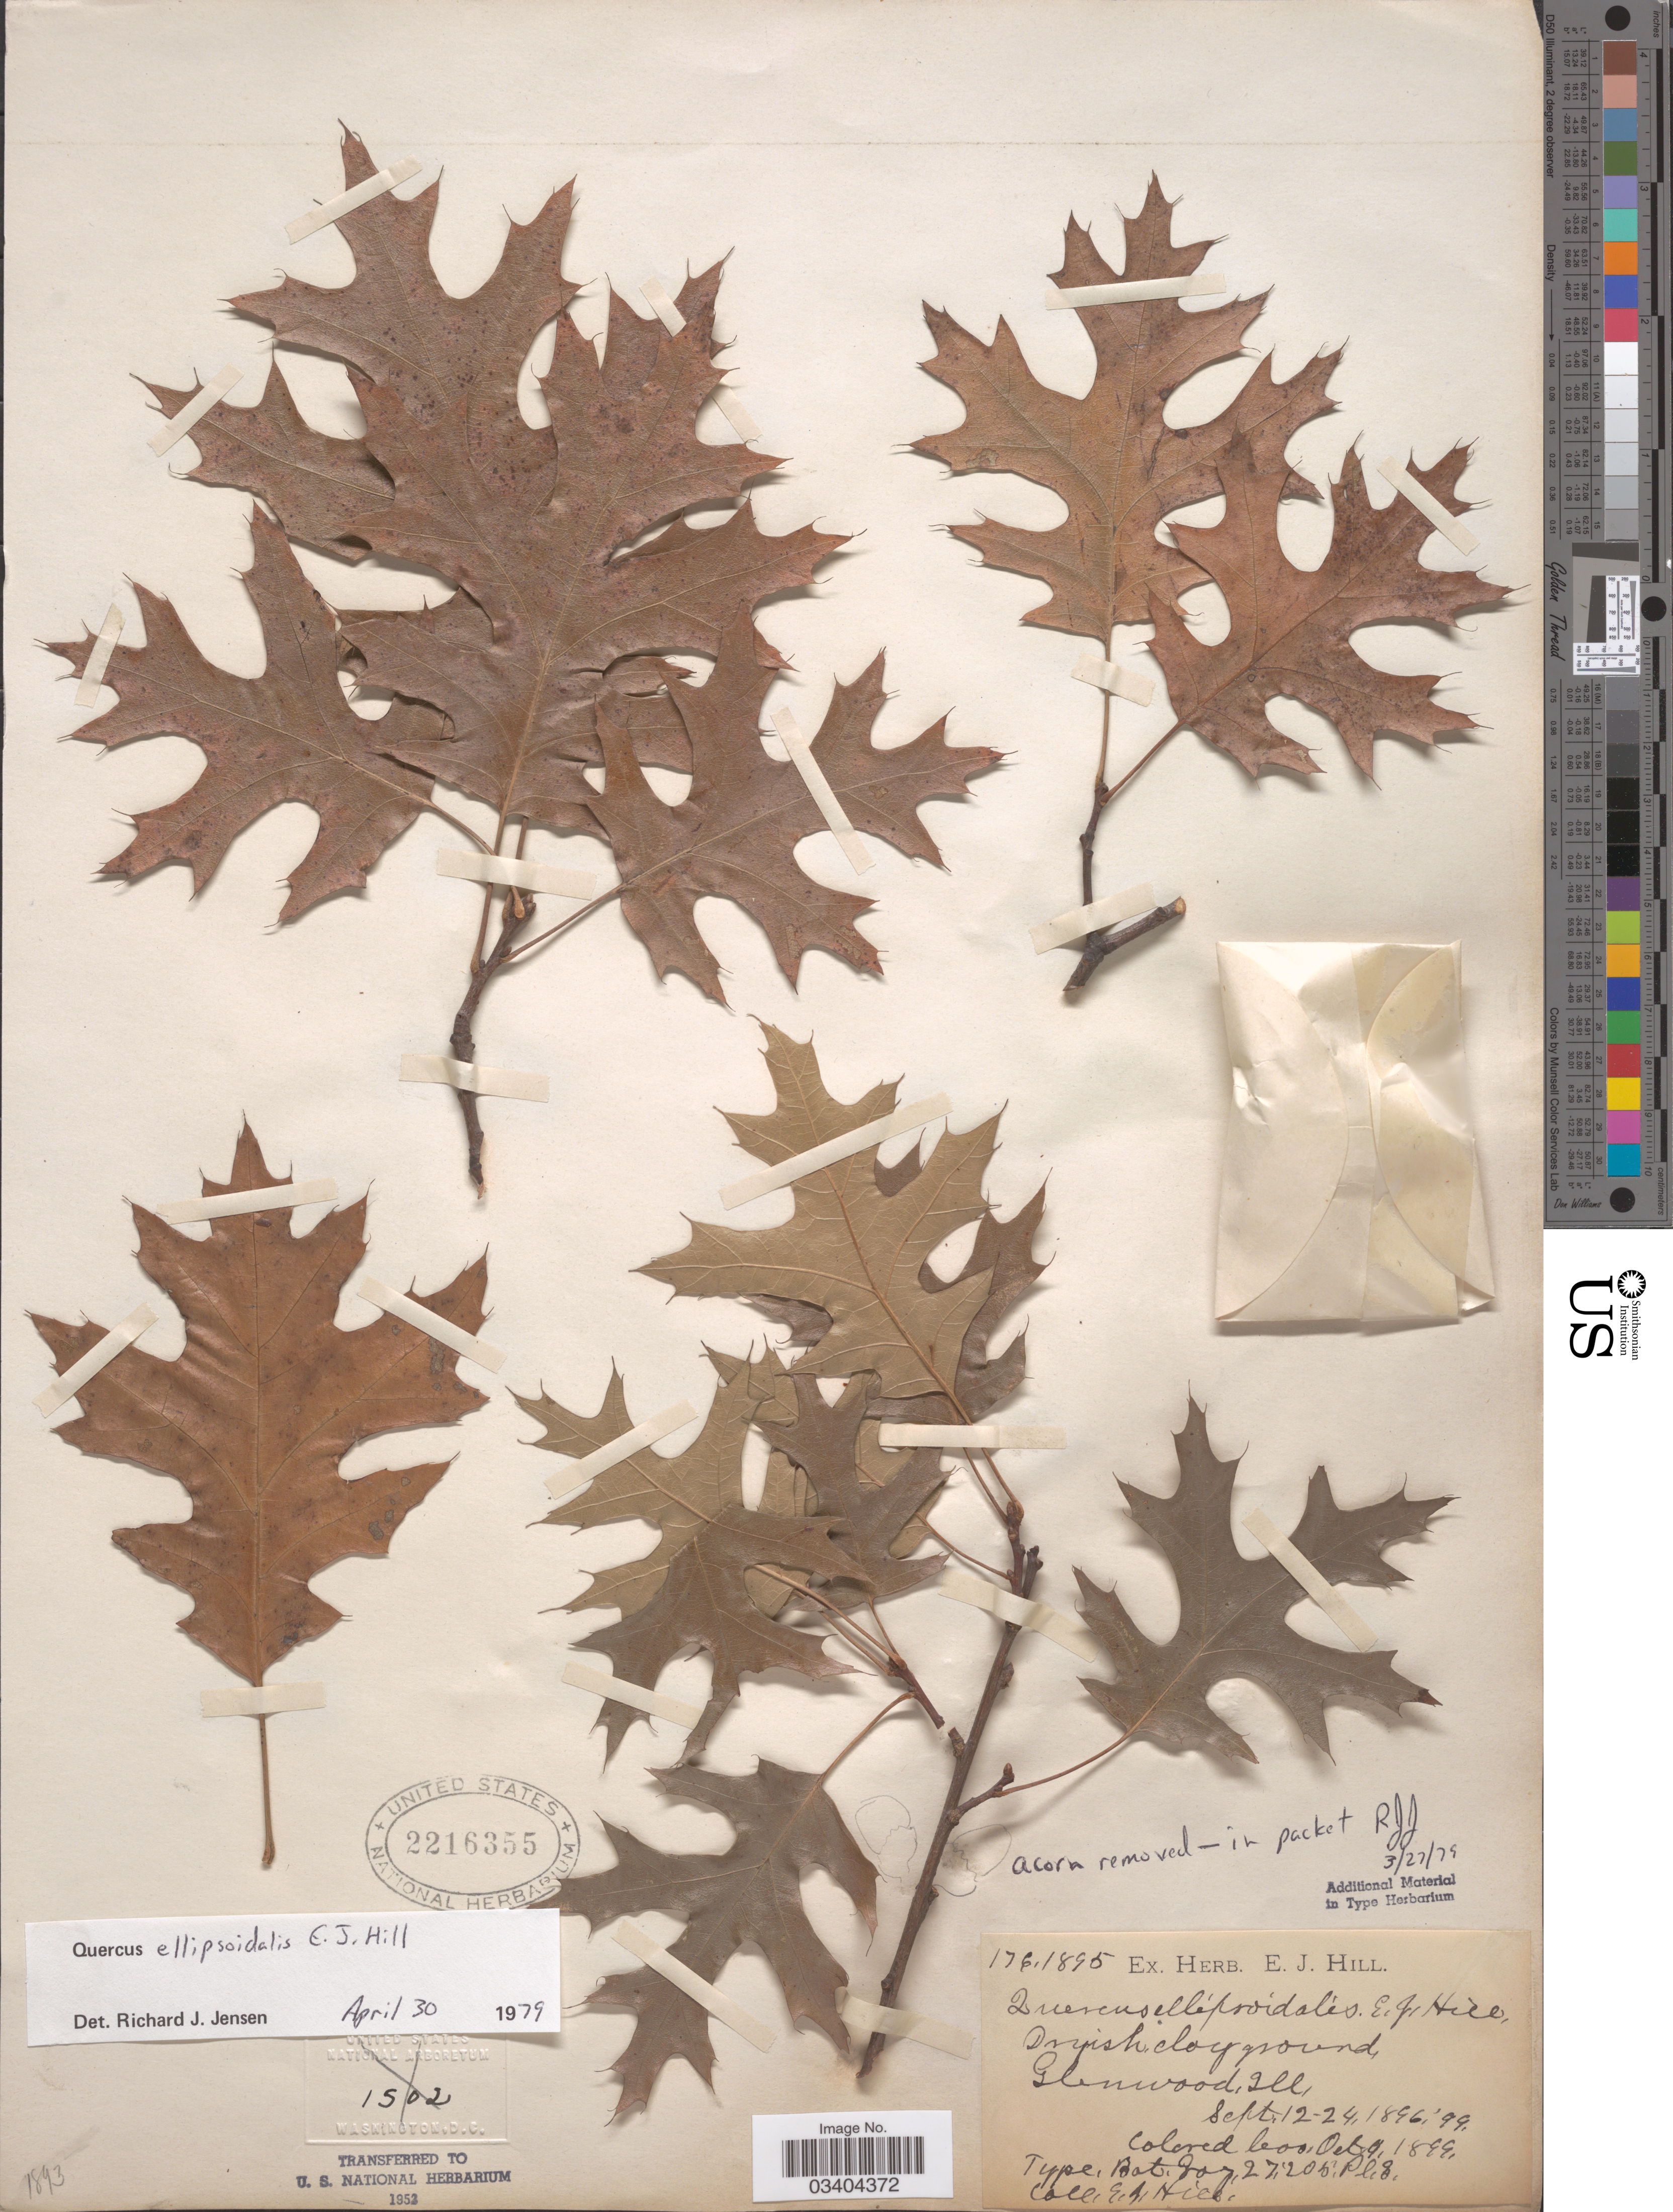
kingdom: Plantae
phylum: Tracheophyta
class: Magnoliopsida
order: Fagales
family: Fagaceae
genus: Quercus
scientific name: Quercus ellipsoidalis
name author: E.J. Hill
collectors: E. J. Hill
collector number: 176,1895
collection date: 1896-09-12/1899-09-24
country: United States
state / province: Illinois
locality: Dryish clay ground, Glenwood.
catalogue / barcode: US 2216355